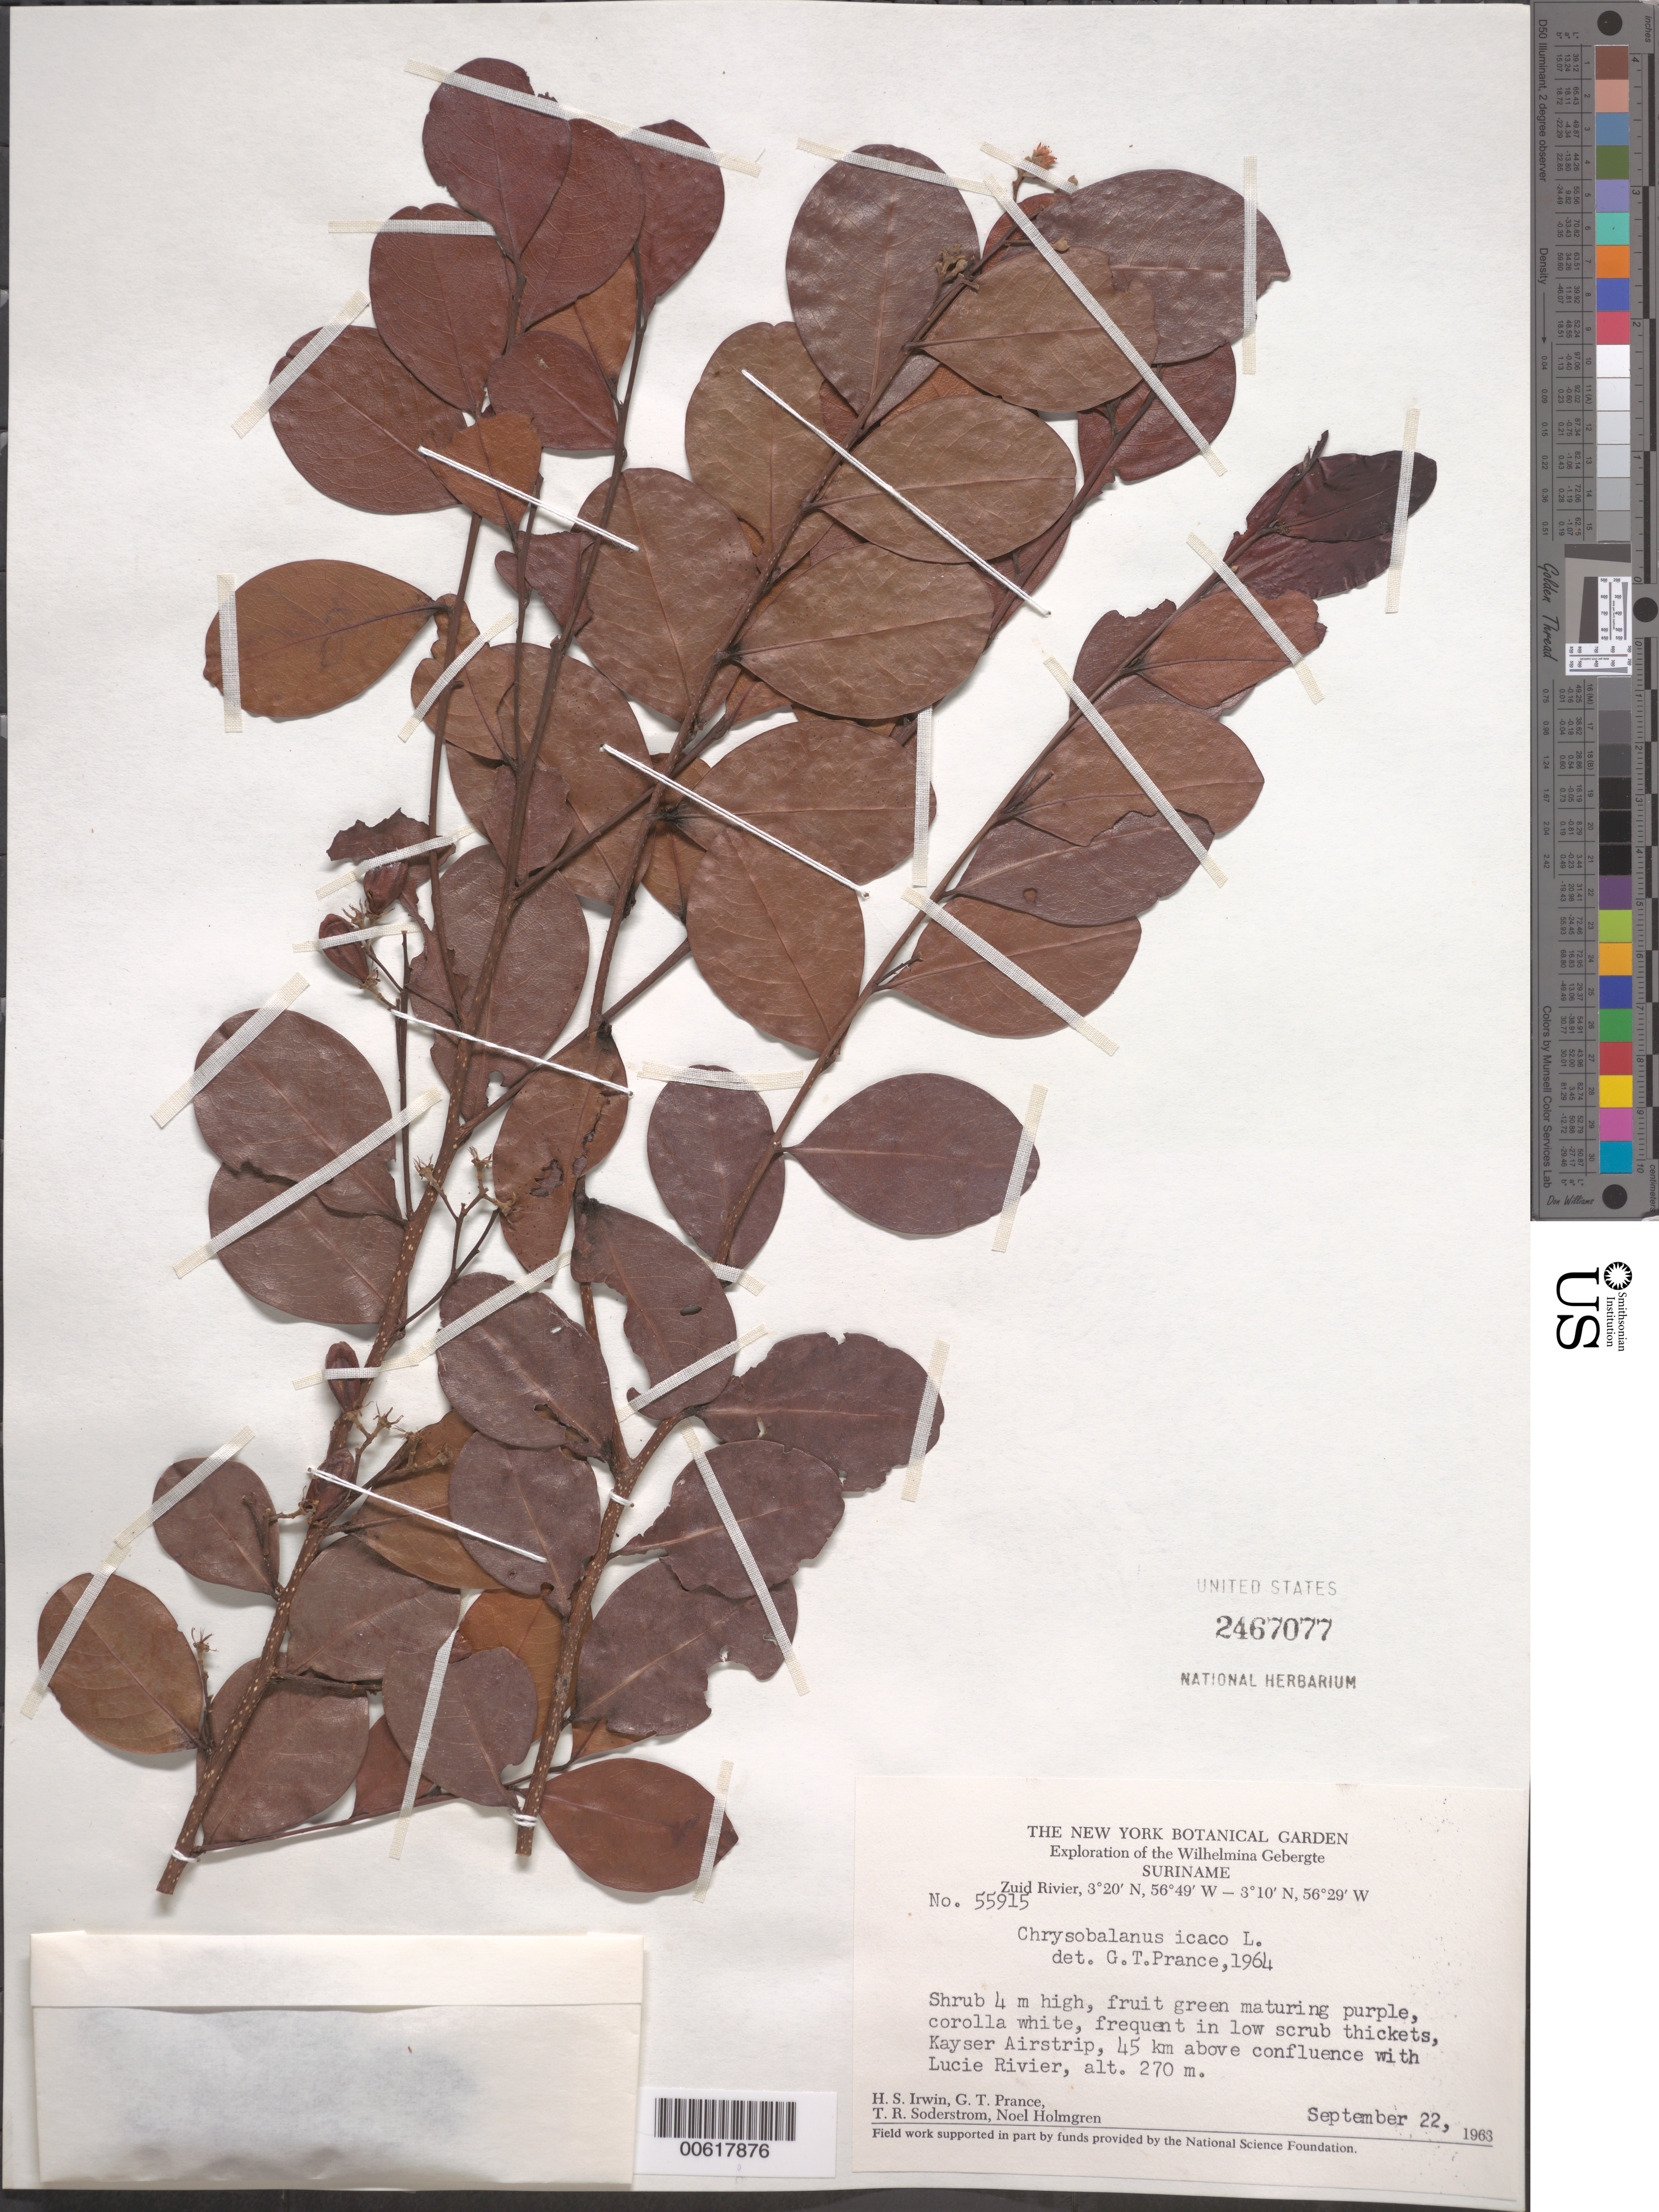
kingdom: Plantae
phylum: Tracheophyta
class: Magnoliopsida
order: Malpighiales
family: Chrysobalanaceae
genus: Chrysobalanus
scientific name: Chrysobalanus icaco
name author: L.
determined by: Prance, G. T.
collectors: H. Irwin, G. T. Prance, T. R. Soderstrom & N. H. Holmgren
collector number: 55915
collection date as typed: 22-Sep-63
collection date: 1963-09-22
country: Suriname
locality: Kayser Airstrip, Zuid R., 45 km above confl. with Lucie R., Wilhelmina Gebergte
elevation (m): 270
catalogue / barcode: US 2467077